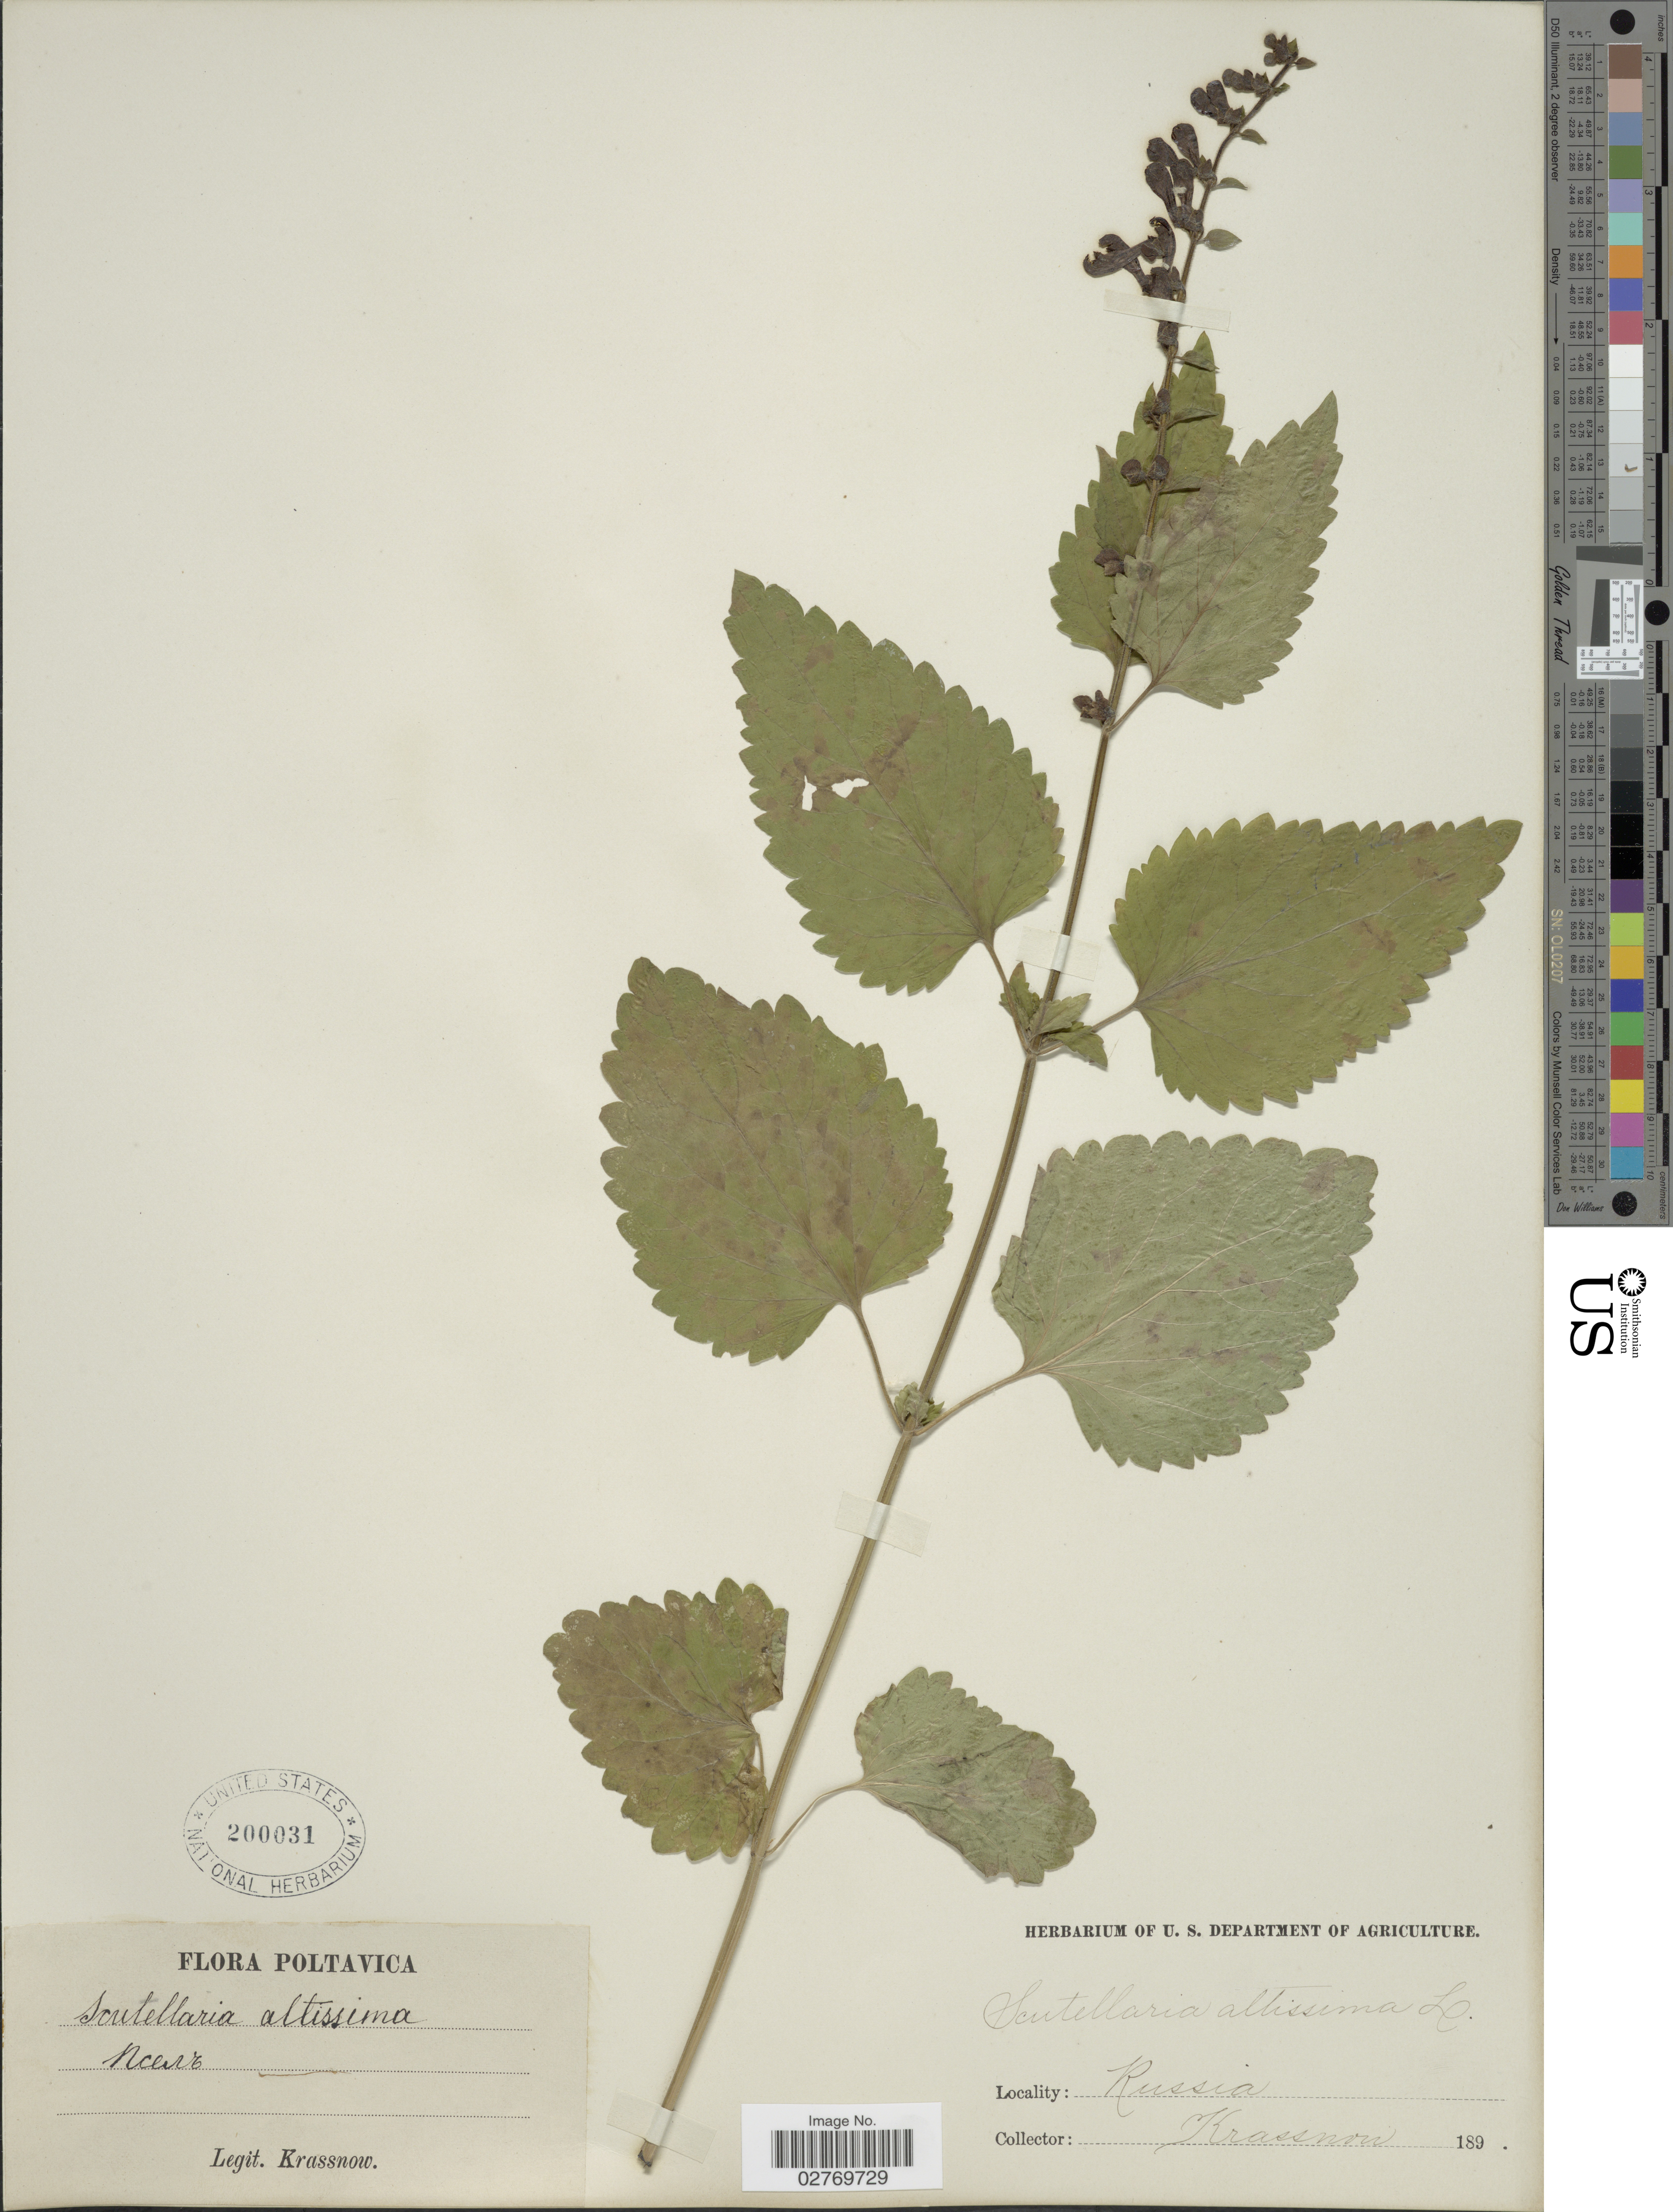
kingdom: Plantae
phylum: Tracheophyta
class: Magnoliopsida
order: Lamiales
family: Lamiaceae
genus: Scutellaria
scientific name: Scutellaria altissima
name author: L.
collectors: -. Krassnow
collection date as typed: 189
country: Ukraine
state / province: Poltava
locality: Poltavica.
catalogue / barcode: US 200031